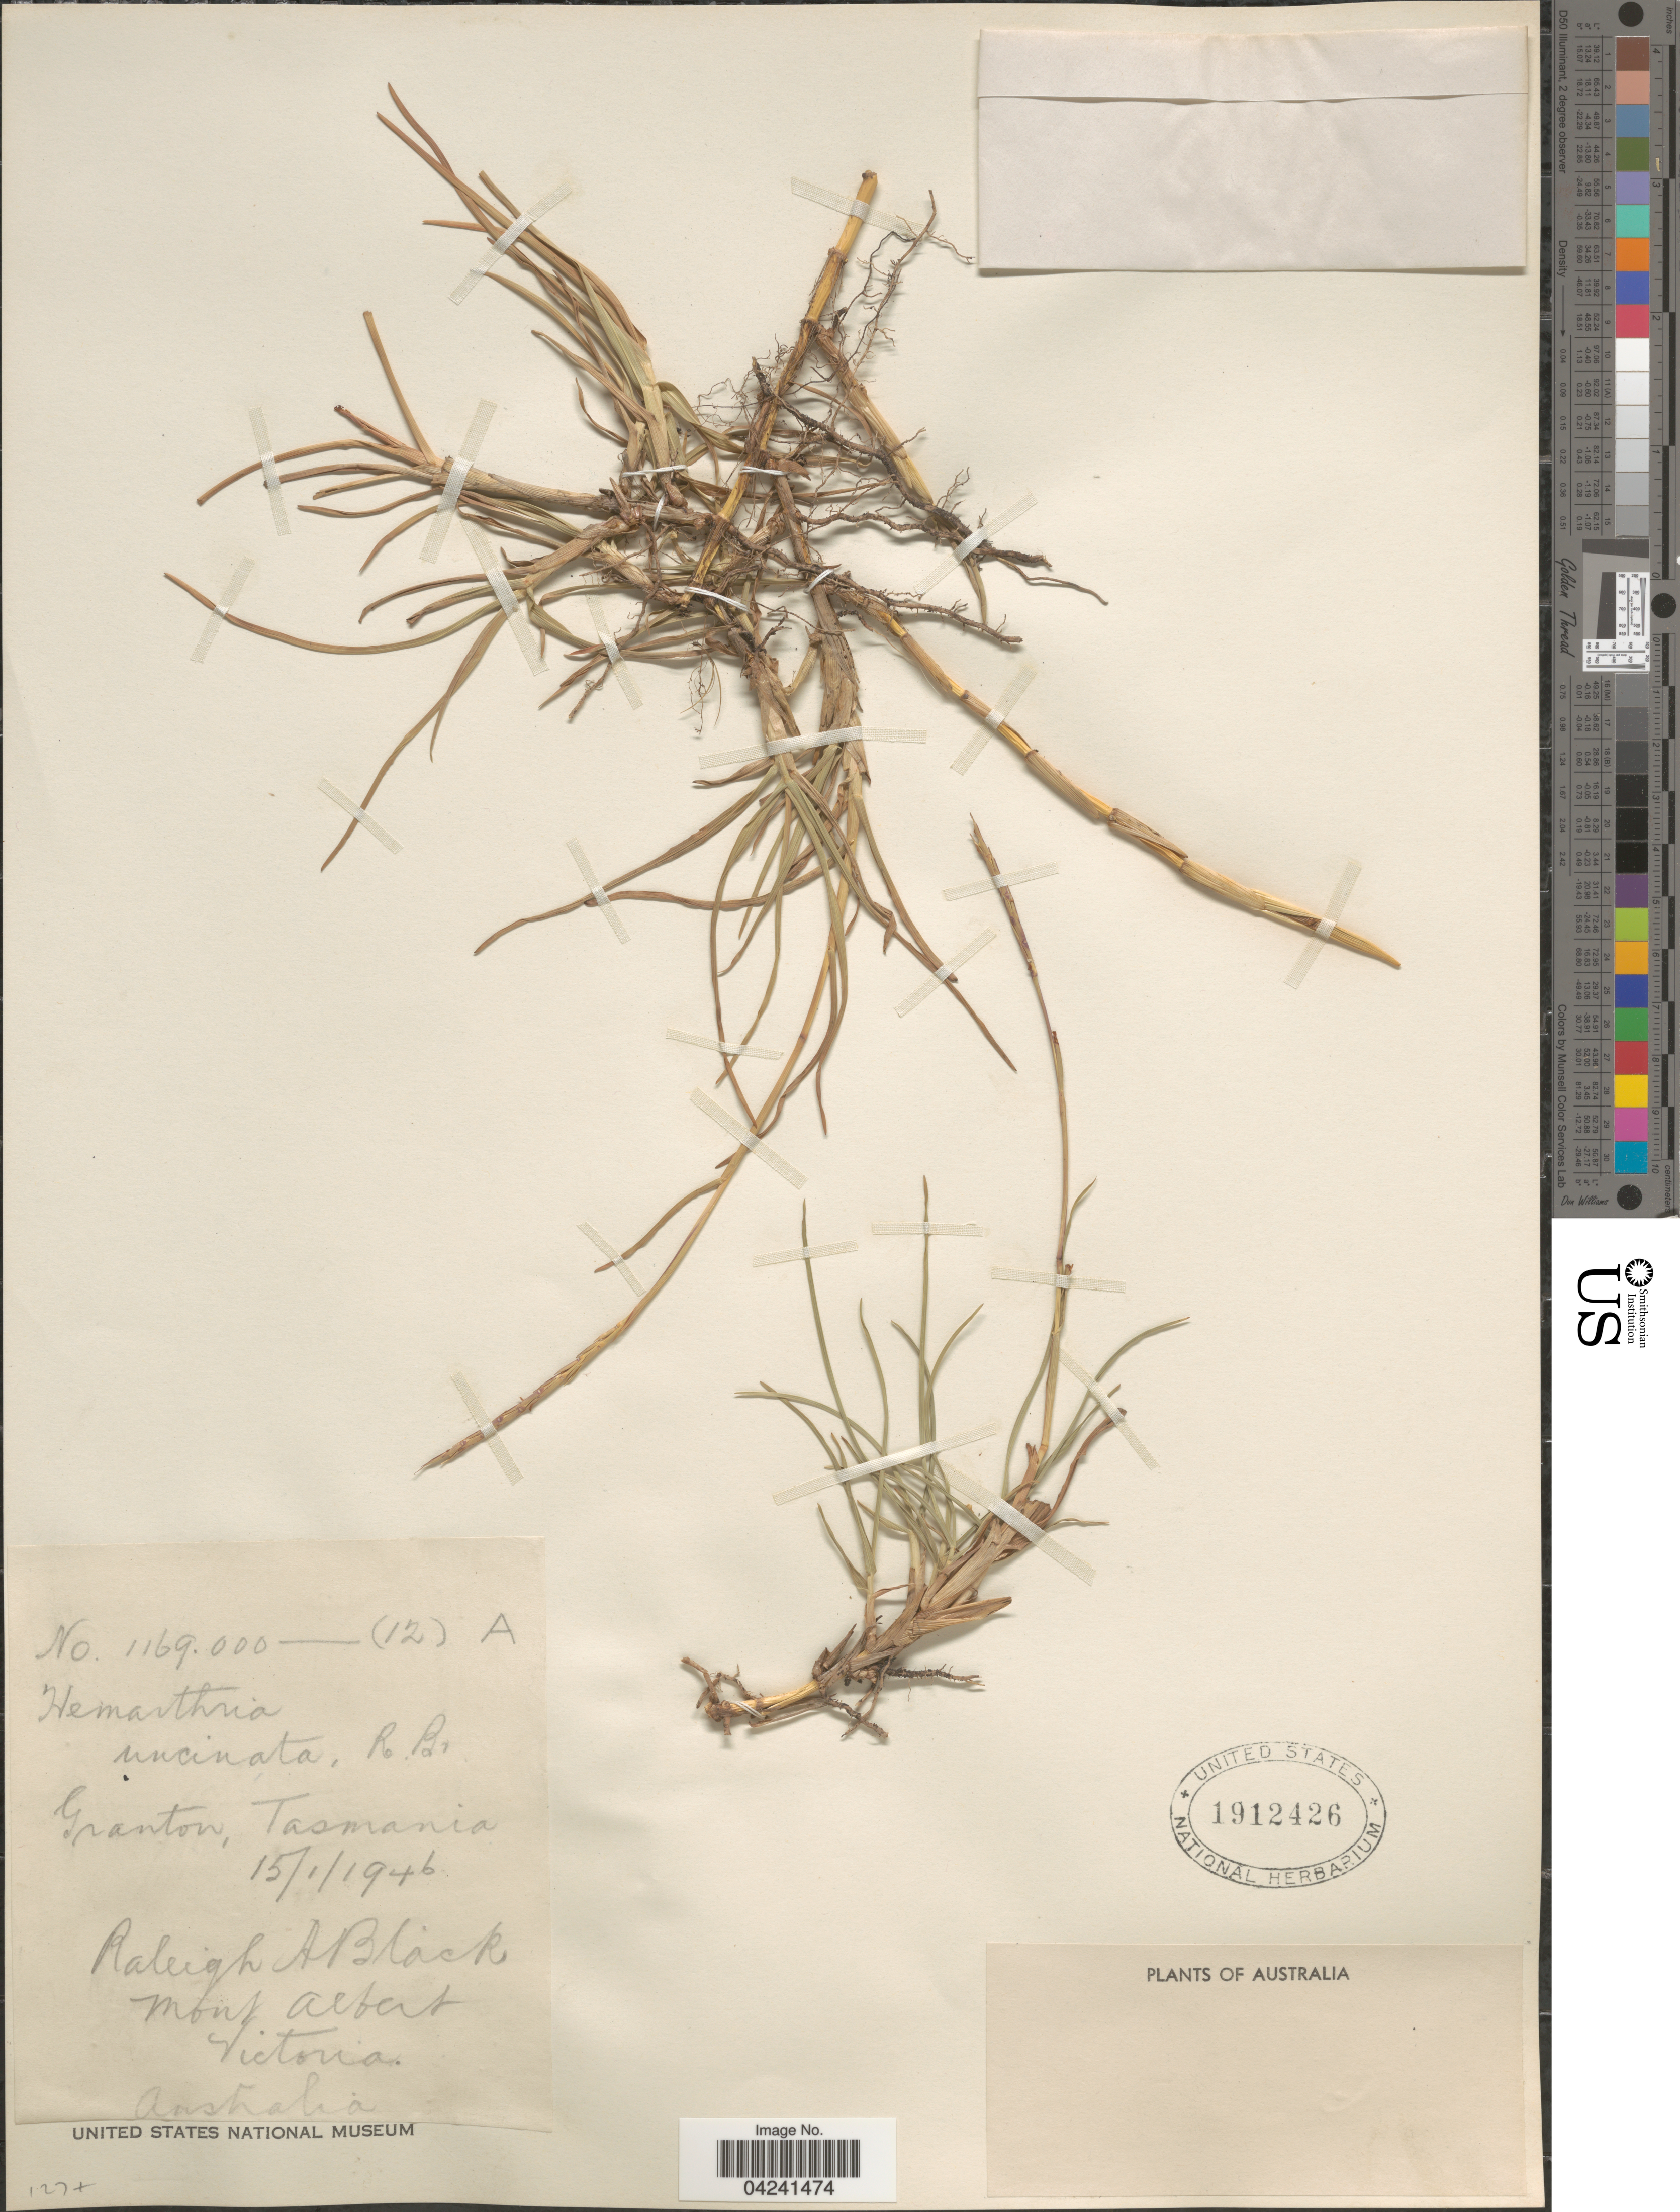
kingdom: Plantae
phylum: Tracheophyta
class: Liliopsida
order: Poales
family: Poaceae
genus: Hemarthria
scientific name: Hemarthria uncinata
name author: R. Br.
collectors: R. A. Black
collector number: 1169.000(12)A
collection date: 1946-01-15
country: Australia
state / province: Tasmania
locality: Granton.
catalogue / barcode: US 1912426